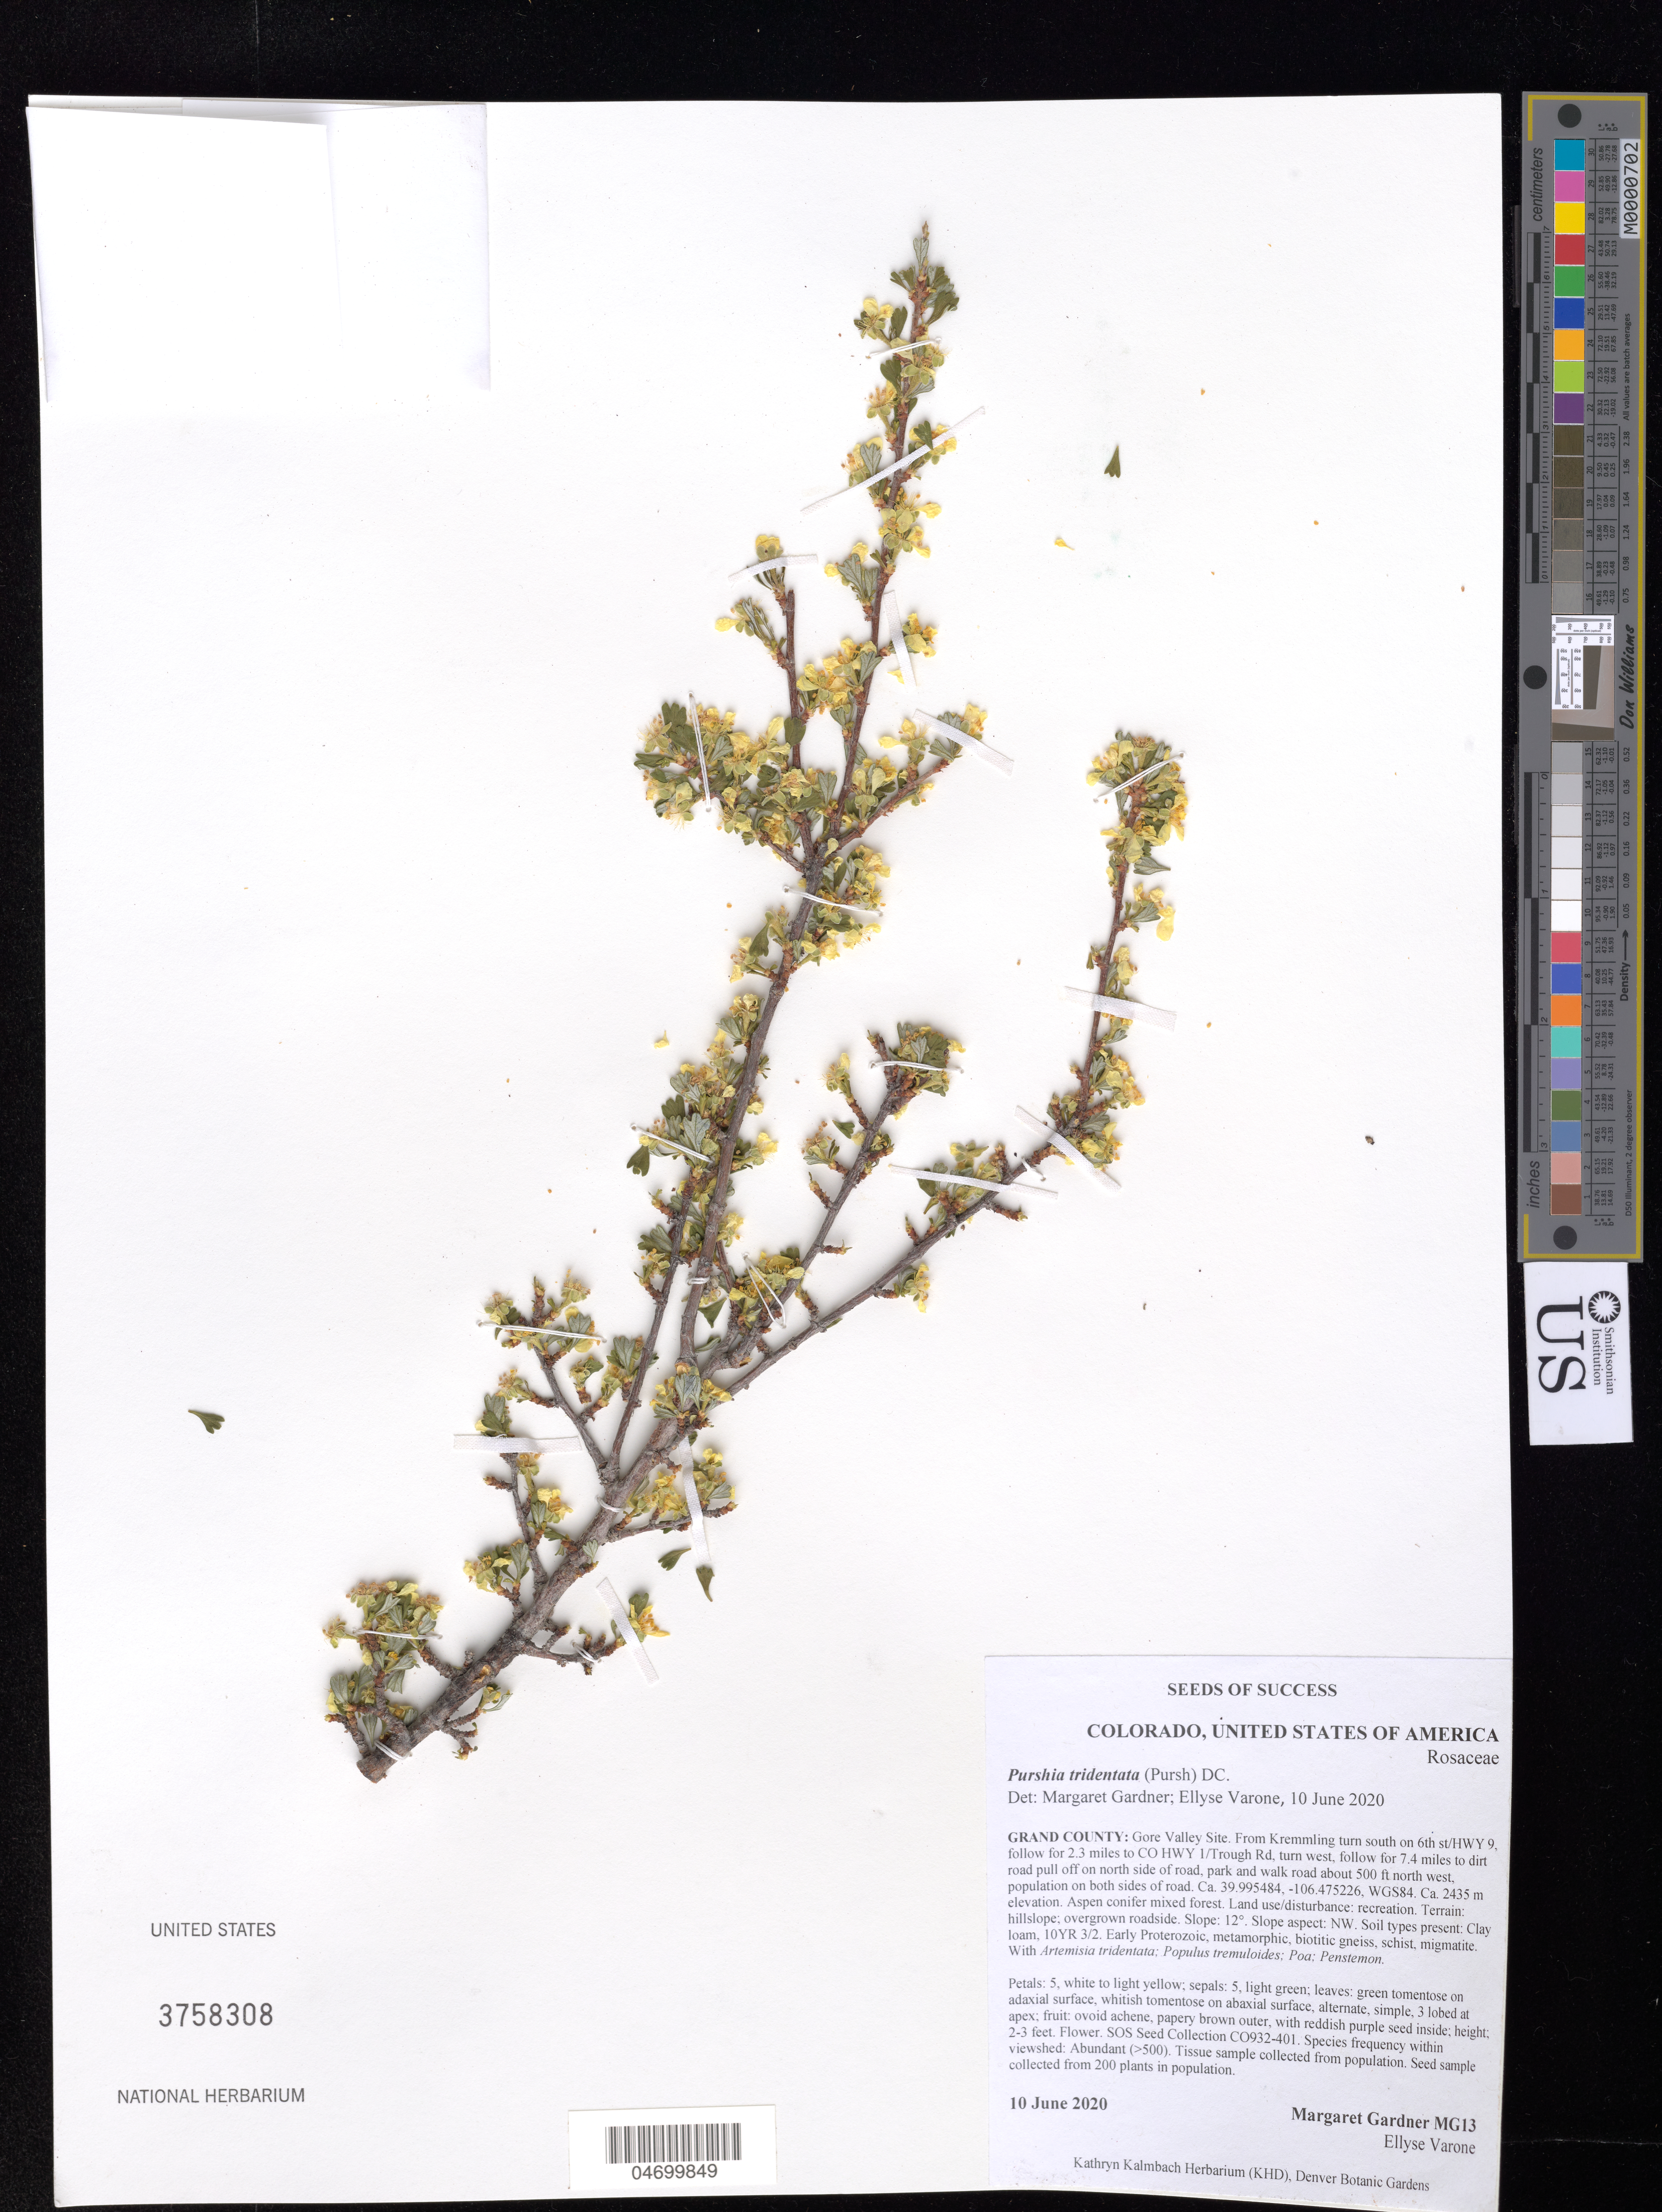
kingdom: Plantae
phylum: Tracheophyta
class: Magnoliopsida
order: Rosales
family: Rosaceae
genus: Purshia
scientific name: Purshia tridentata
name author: (Pursh) DC.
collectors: M. Gardner & E. Varone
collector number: MG13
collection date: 2020-06-10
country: United States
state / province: Colorado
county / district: Grand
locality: Gore Valley Site.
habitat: Aspen conifer mixed forest. Clay loam soil. With Artemisia tridentata, Populus tremuloides, Poa, Penstemon.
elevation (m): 2435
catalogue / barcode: US 3758308